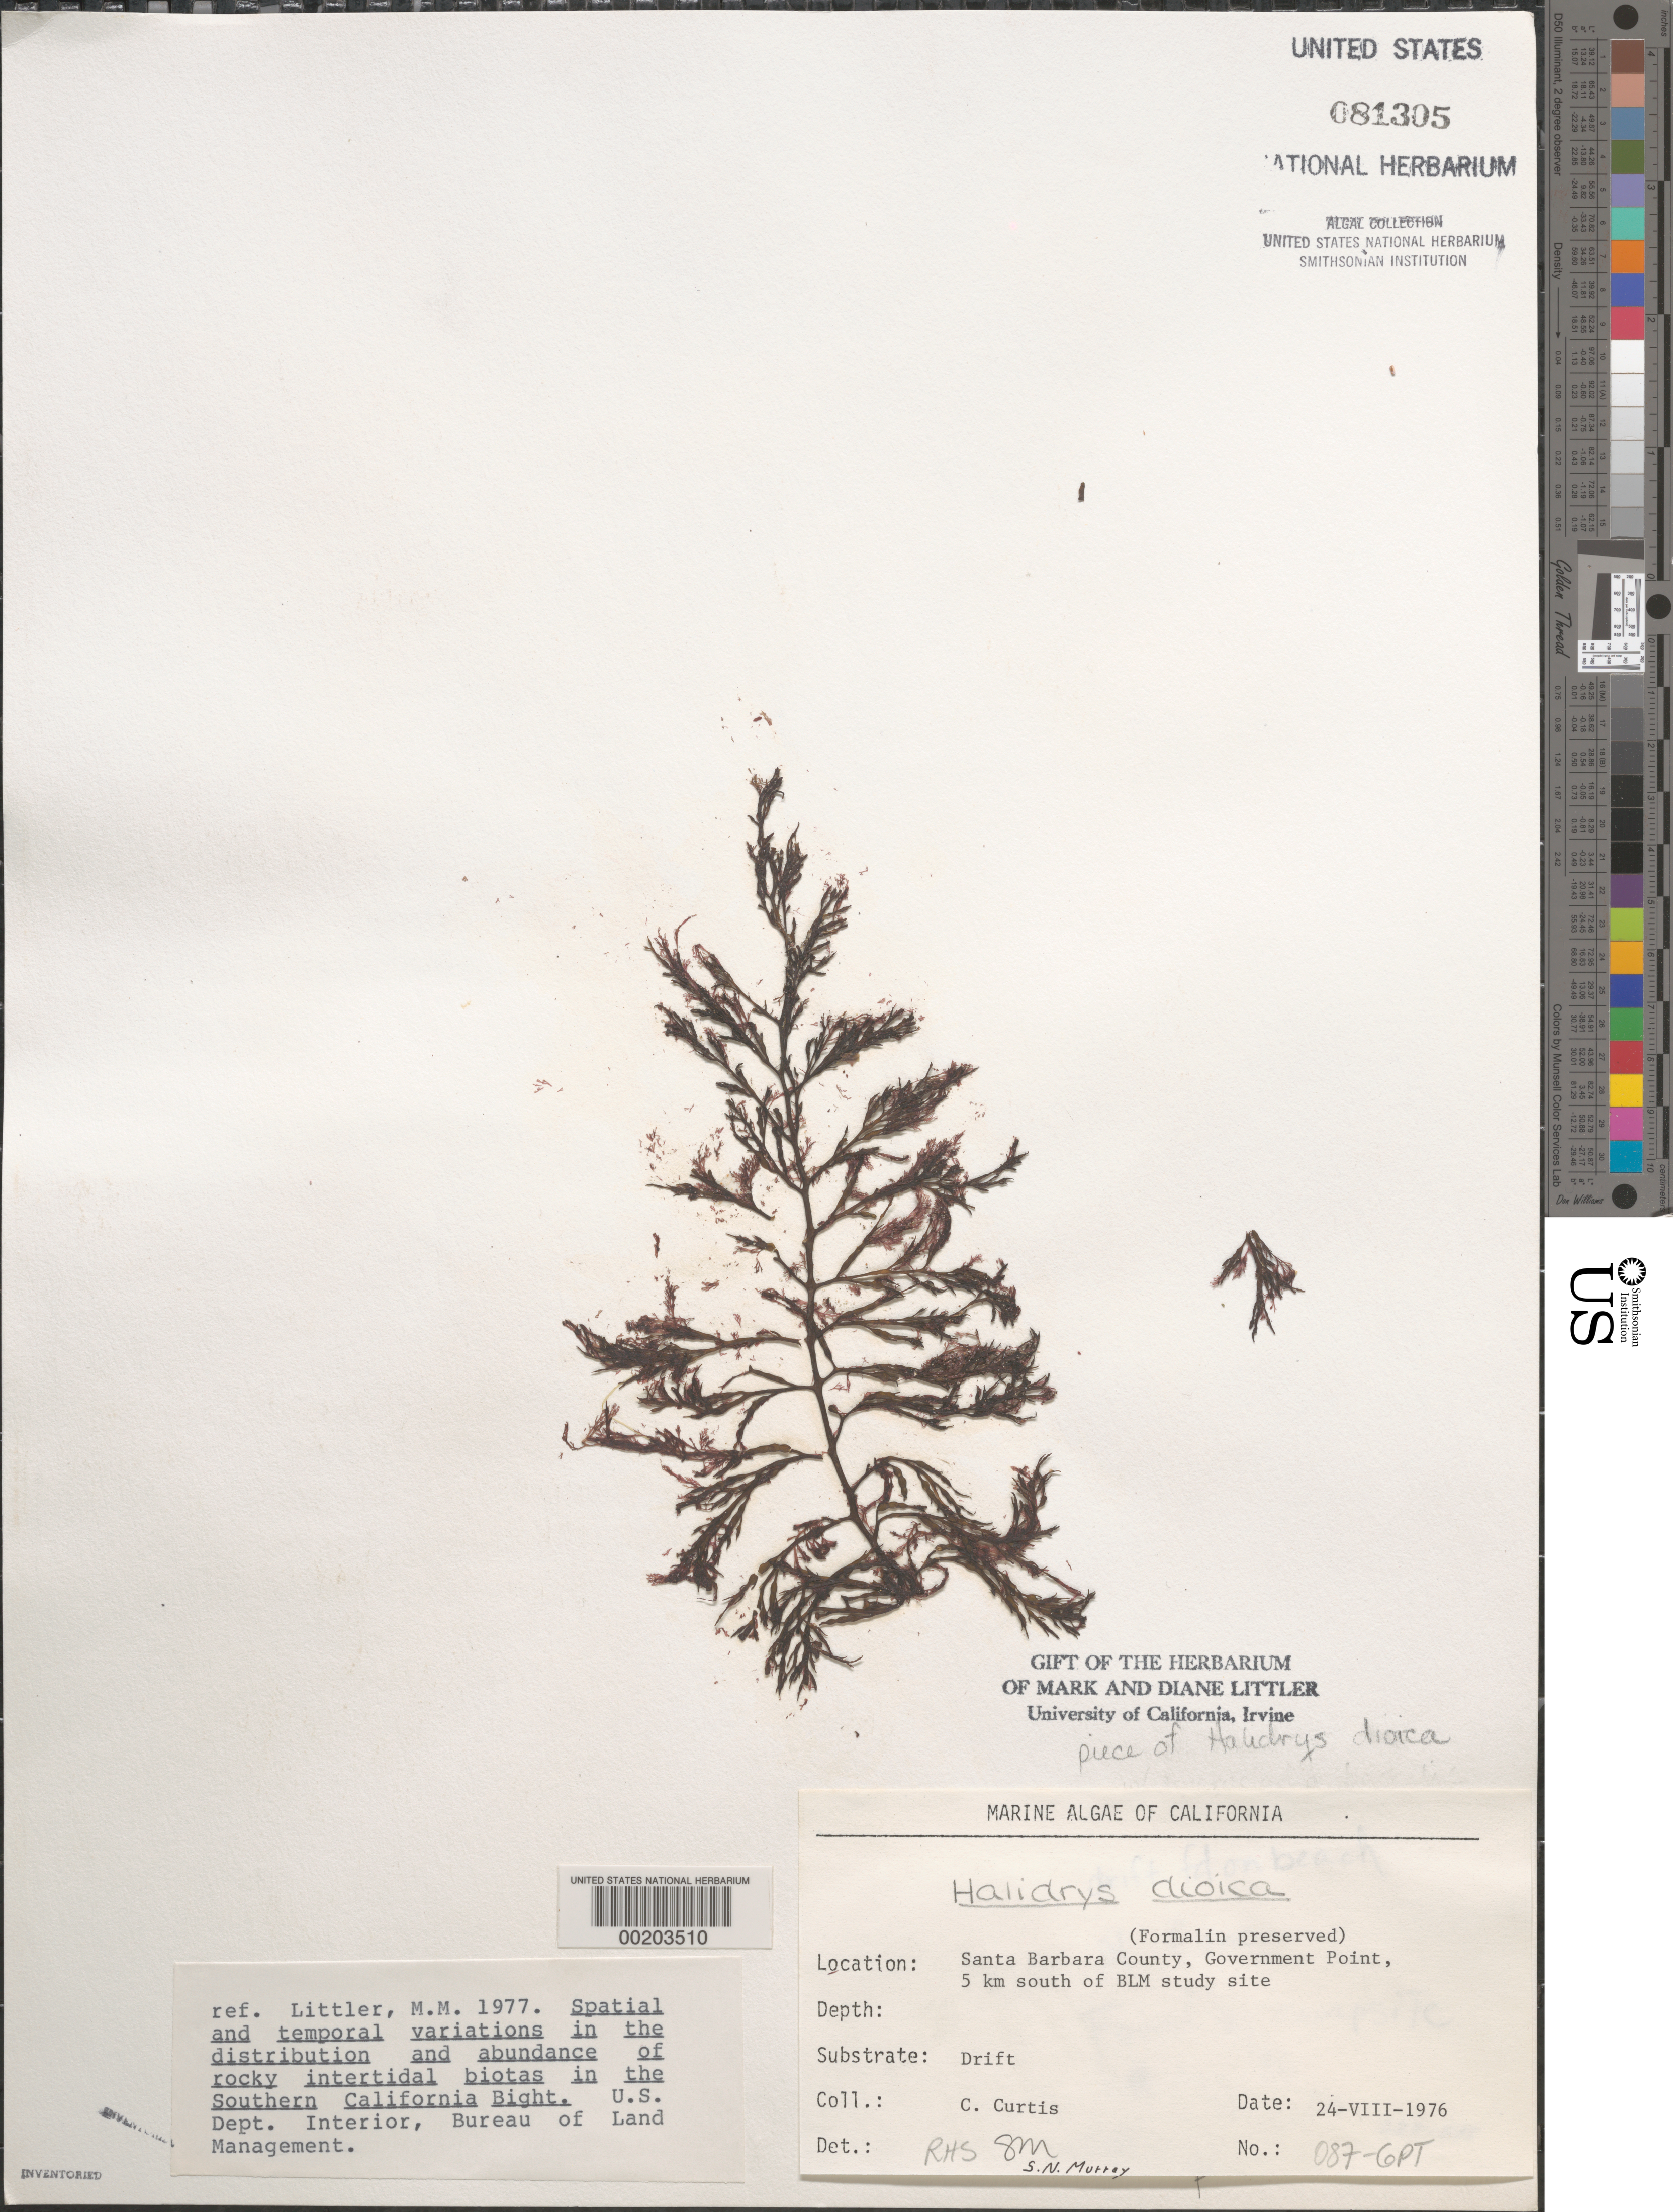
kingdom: Chromista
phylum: Ochrophyta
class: Phaeophyceae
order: Fucales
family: Sargassaceae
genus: Halidrys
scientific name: Halidrys dioica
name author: N.L. Gardner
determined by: Sims, Robert H.; Murray, S. N.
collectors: C. Curtis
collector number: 087-gpt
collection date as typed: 24 Aug 1976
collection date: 1976-08-24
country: United States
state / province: California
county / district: Santa Barbara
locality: Government Point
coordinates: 34 26'31"N, 120 24'06"W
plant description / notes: BLM-SOCALBIGHT Rocky Intertidal Survey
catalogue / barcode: US 81305